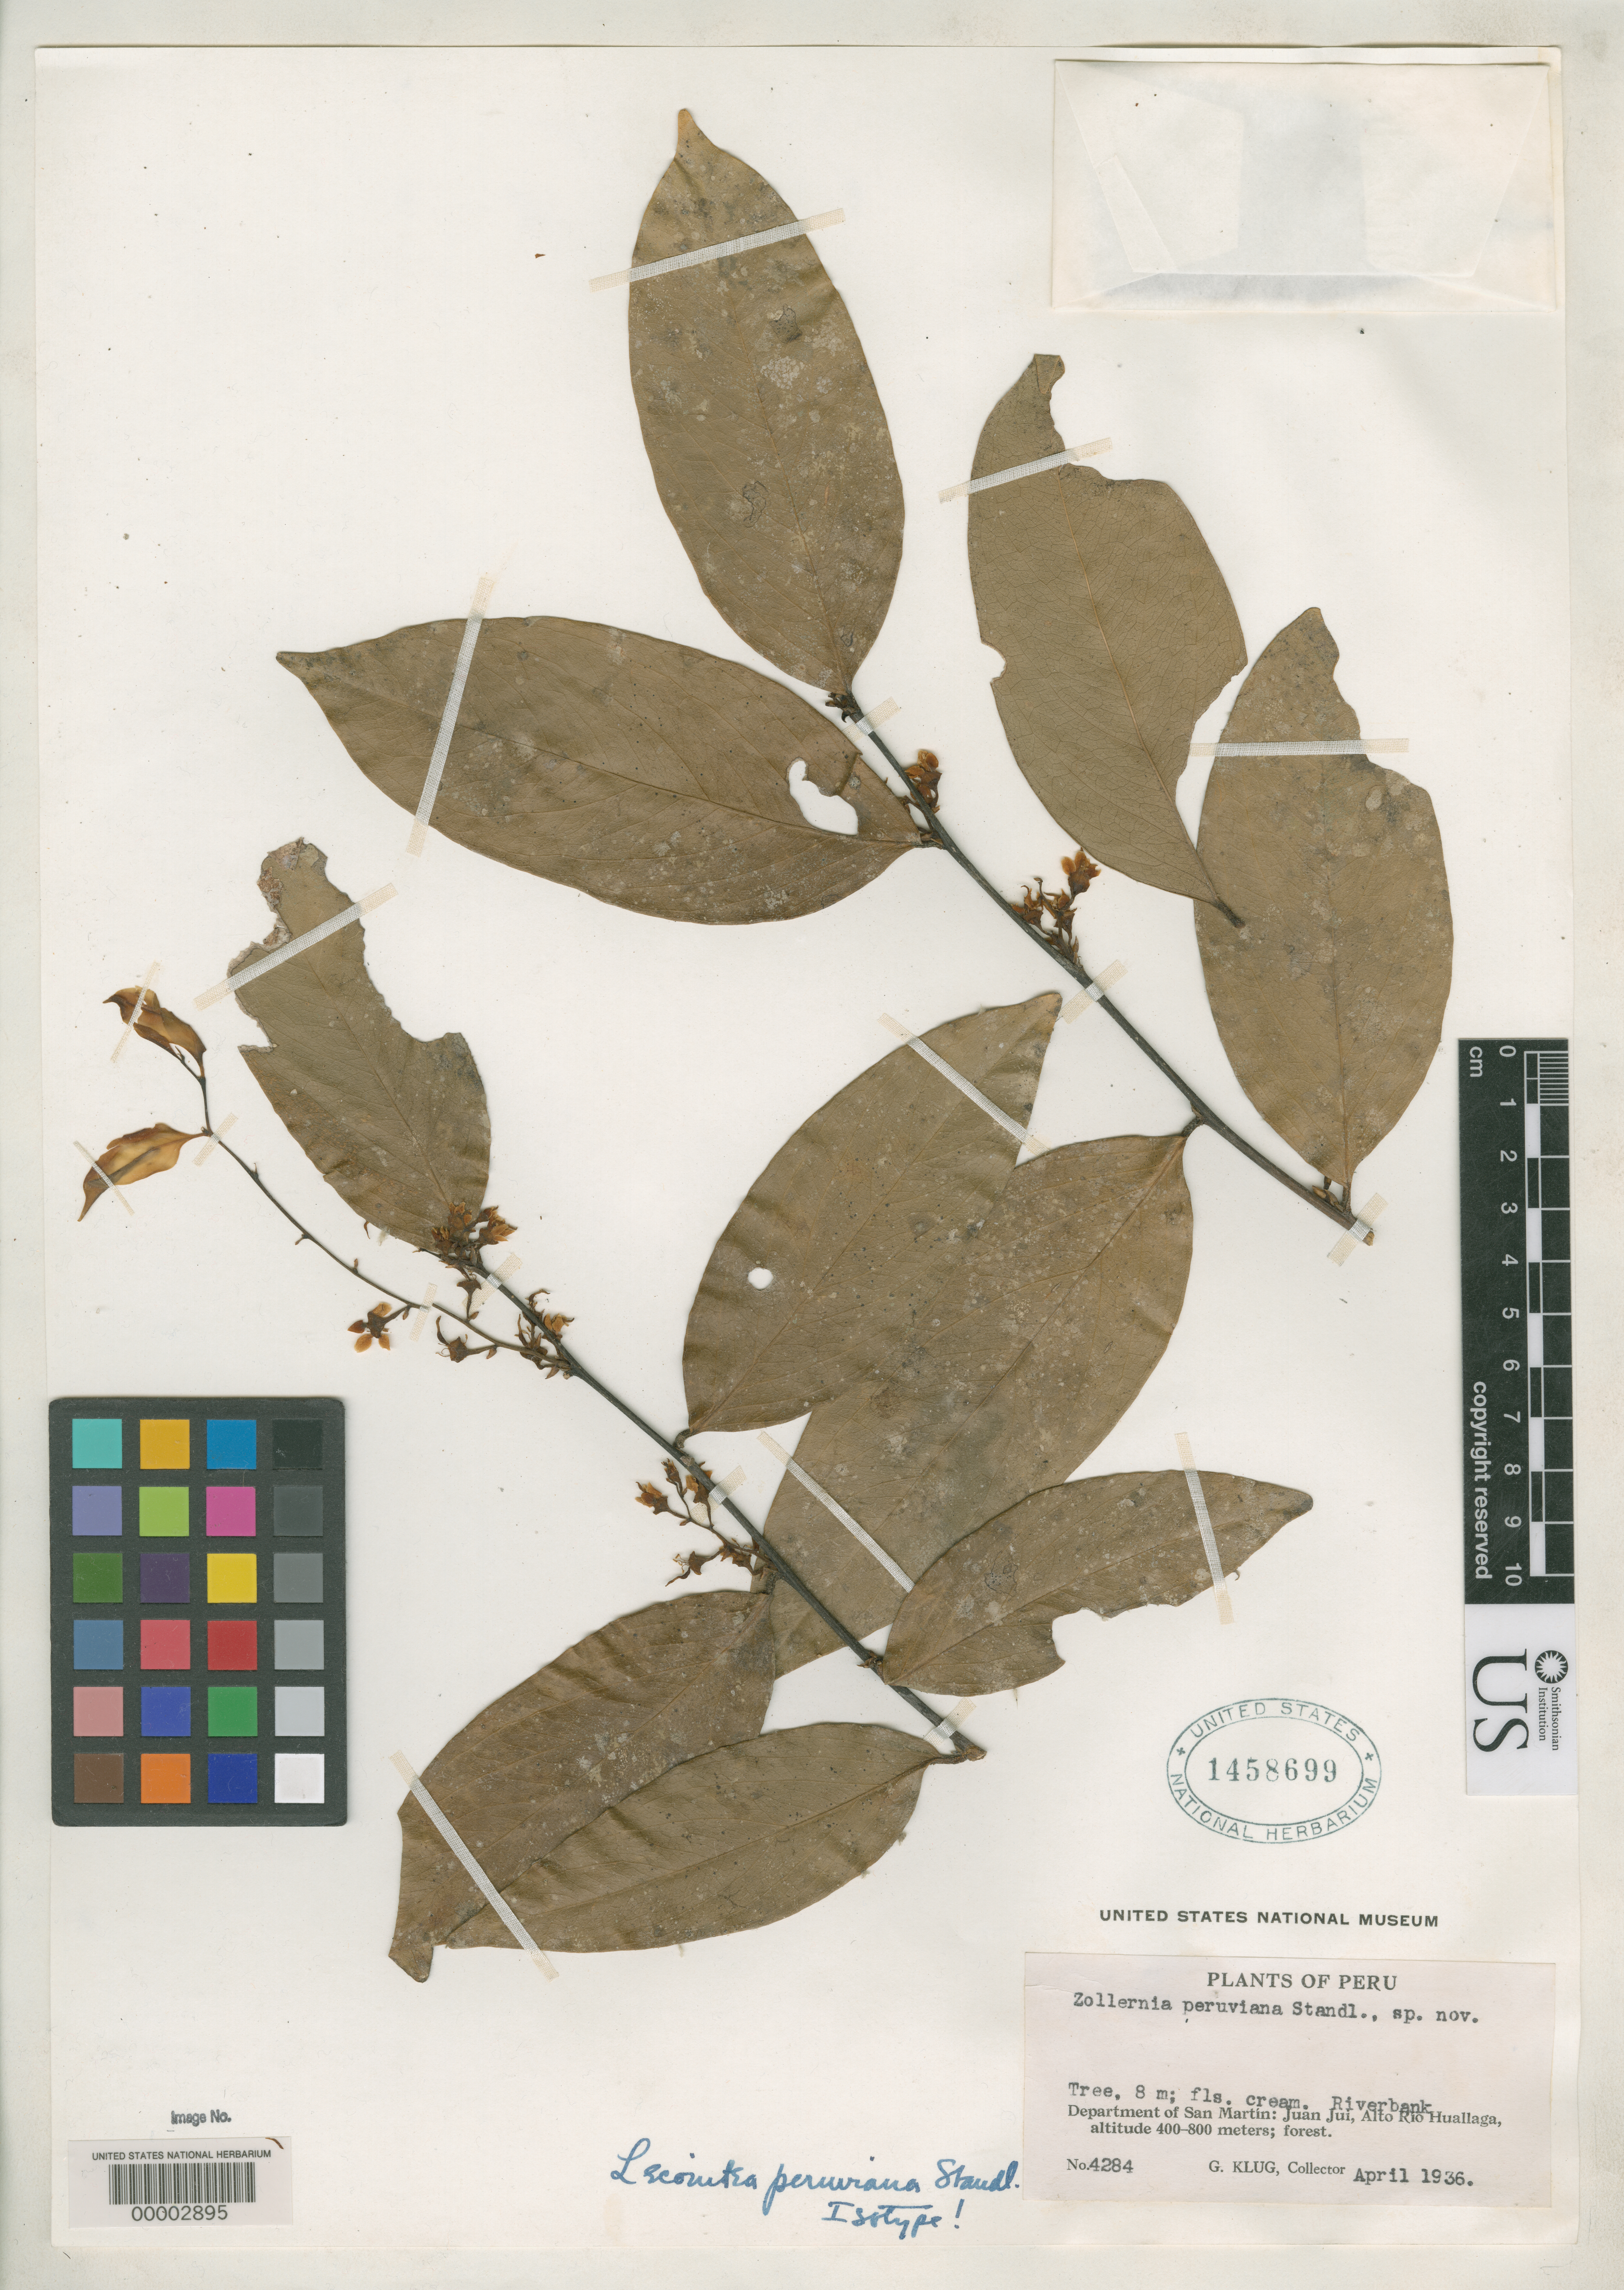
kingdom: Plantae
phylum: Tracheophyta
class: Magnoliopsida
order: Fabales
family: Fabaceae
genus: Lecointea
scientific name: Lecointea peruviana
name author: Standl. ex J.F. Macbr.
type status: Isotype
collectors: G. Klug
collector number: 4284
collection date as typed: Apr 1936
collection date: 1936-04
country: Peru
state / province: San Martín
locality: Juanjui.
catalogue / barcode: US 1458699